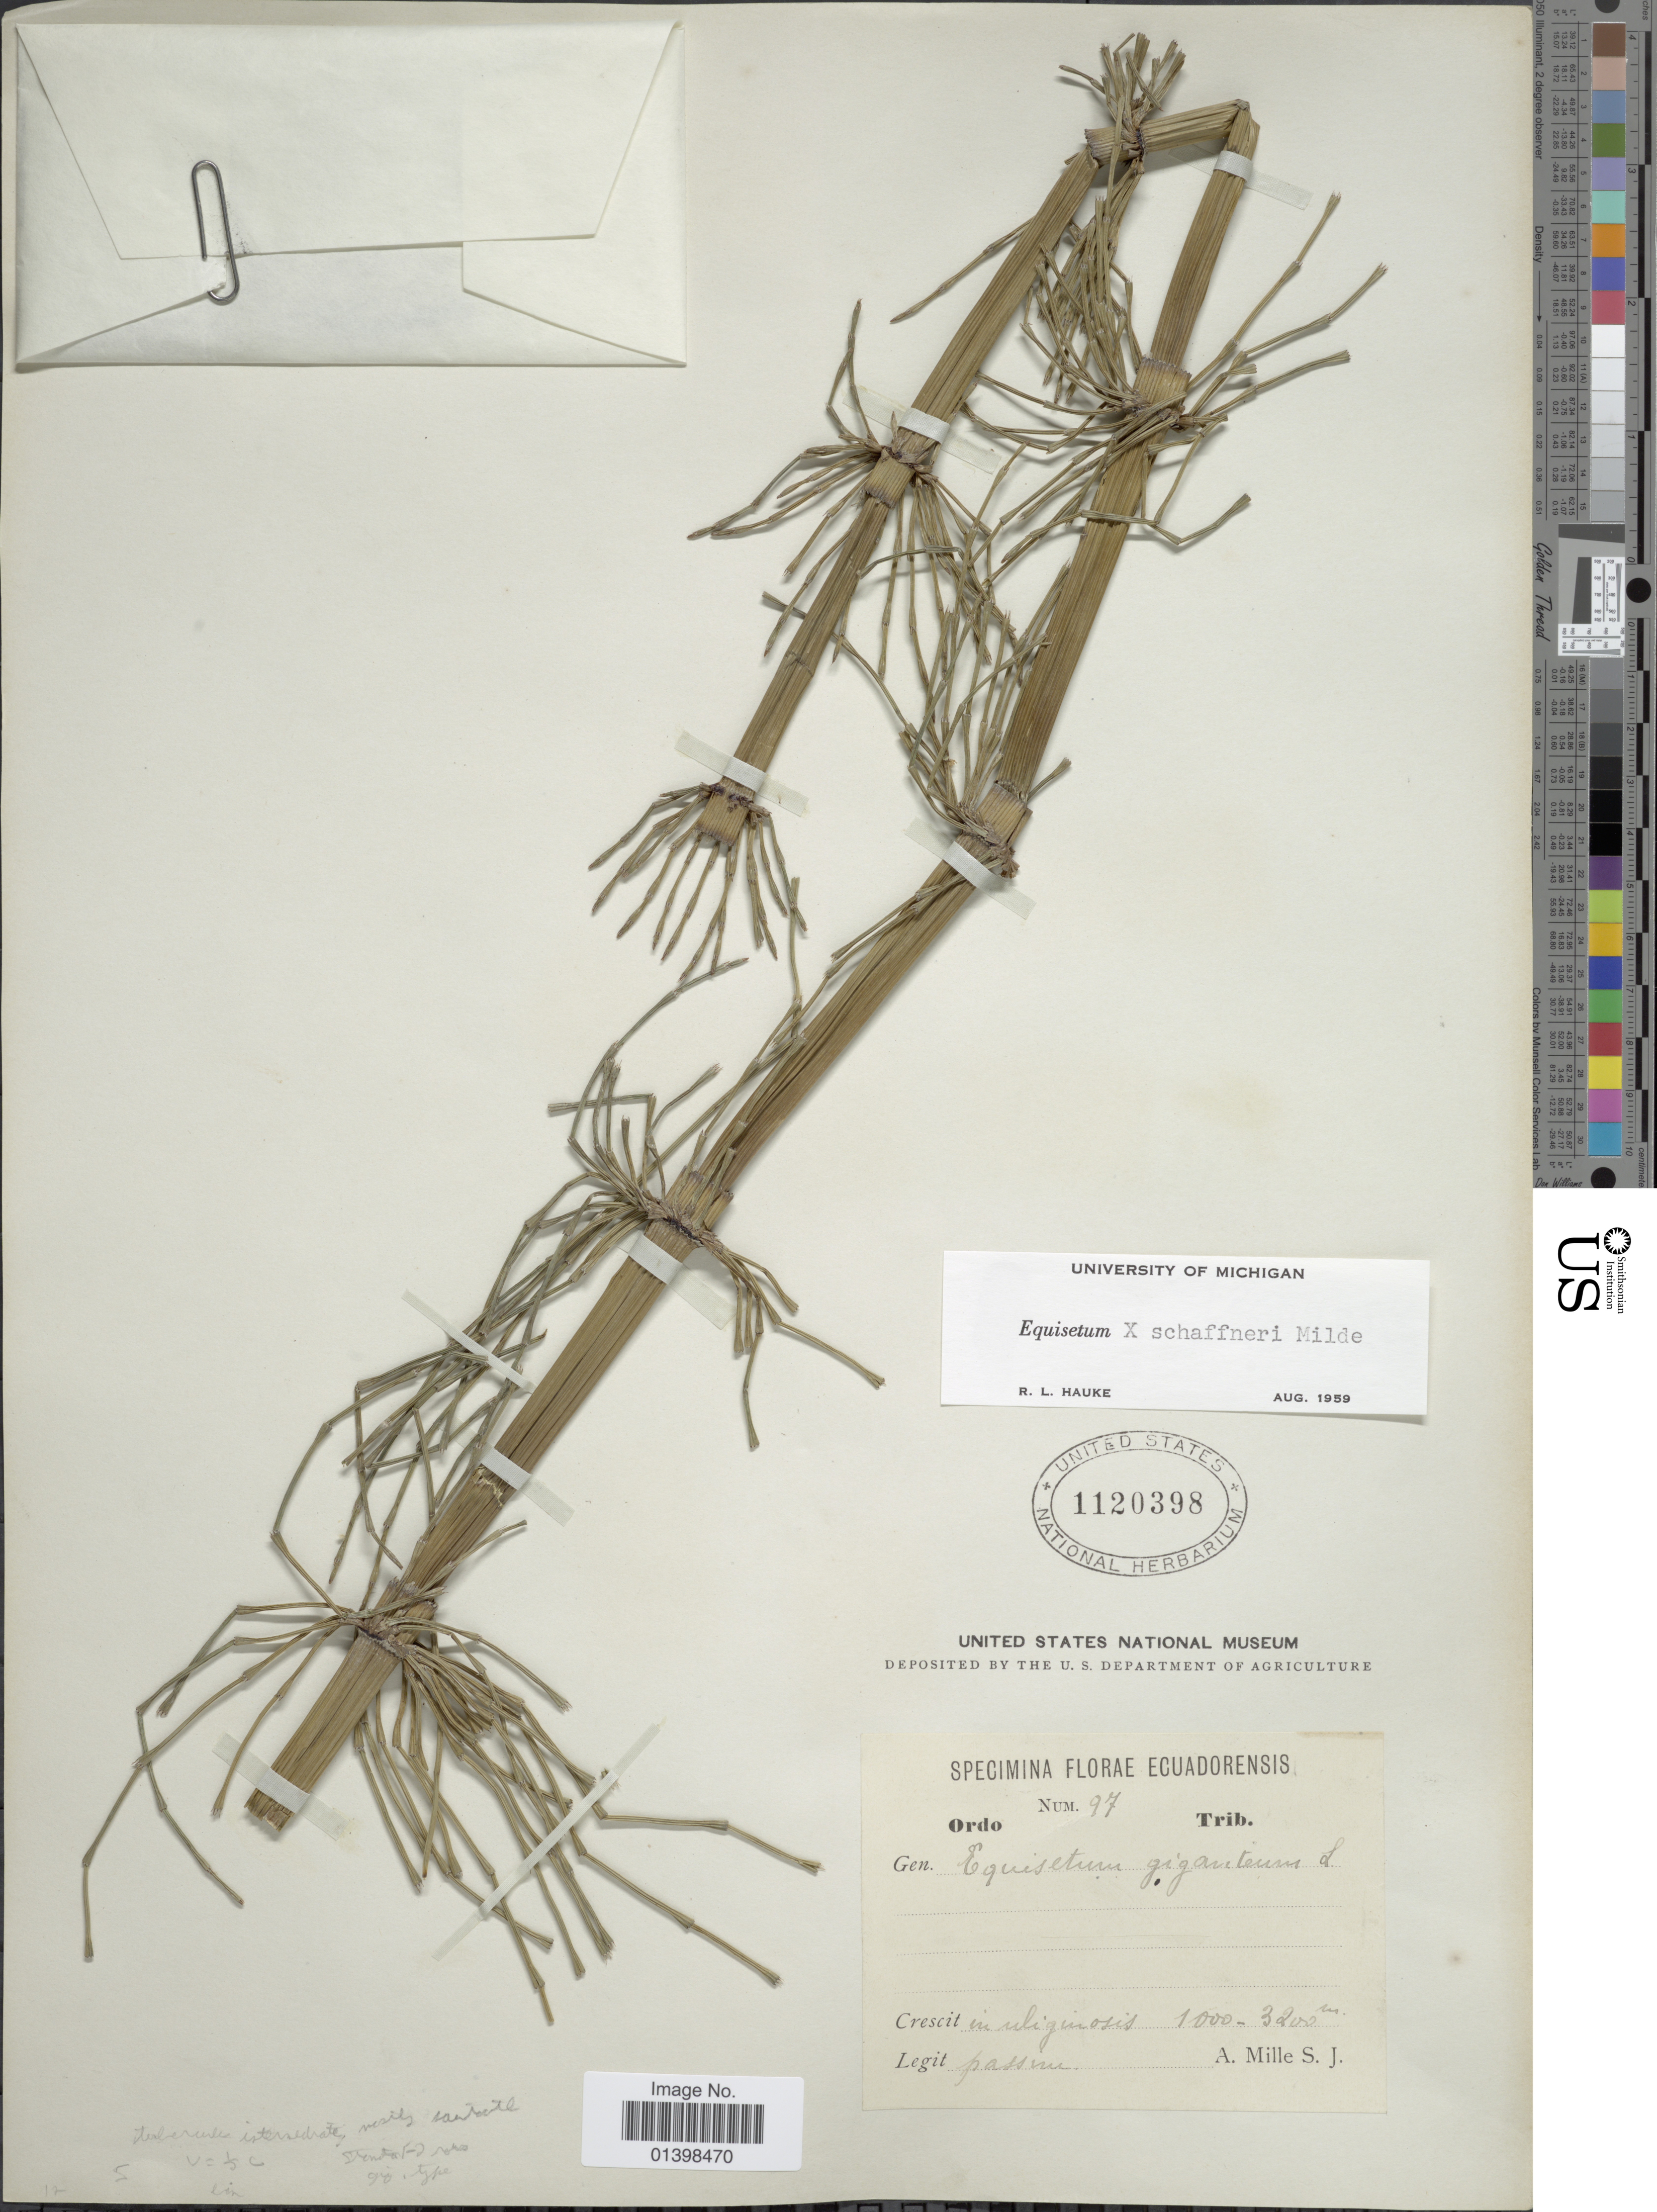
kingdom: Plantae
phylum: Tracheophyta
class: Polypodiopsida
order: Equisetales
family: Equisetaceae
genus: Equisetum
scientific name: Equisetum x schaffneri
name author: J. Milde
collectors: A. Mille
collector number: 97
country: Ecuador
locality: In uliginosis passine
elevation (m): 1000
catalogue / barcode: US 1120398